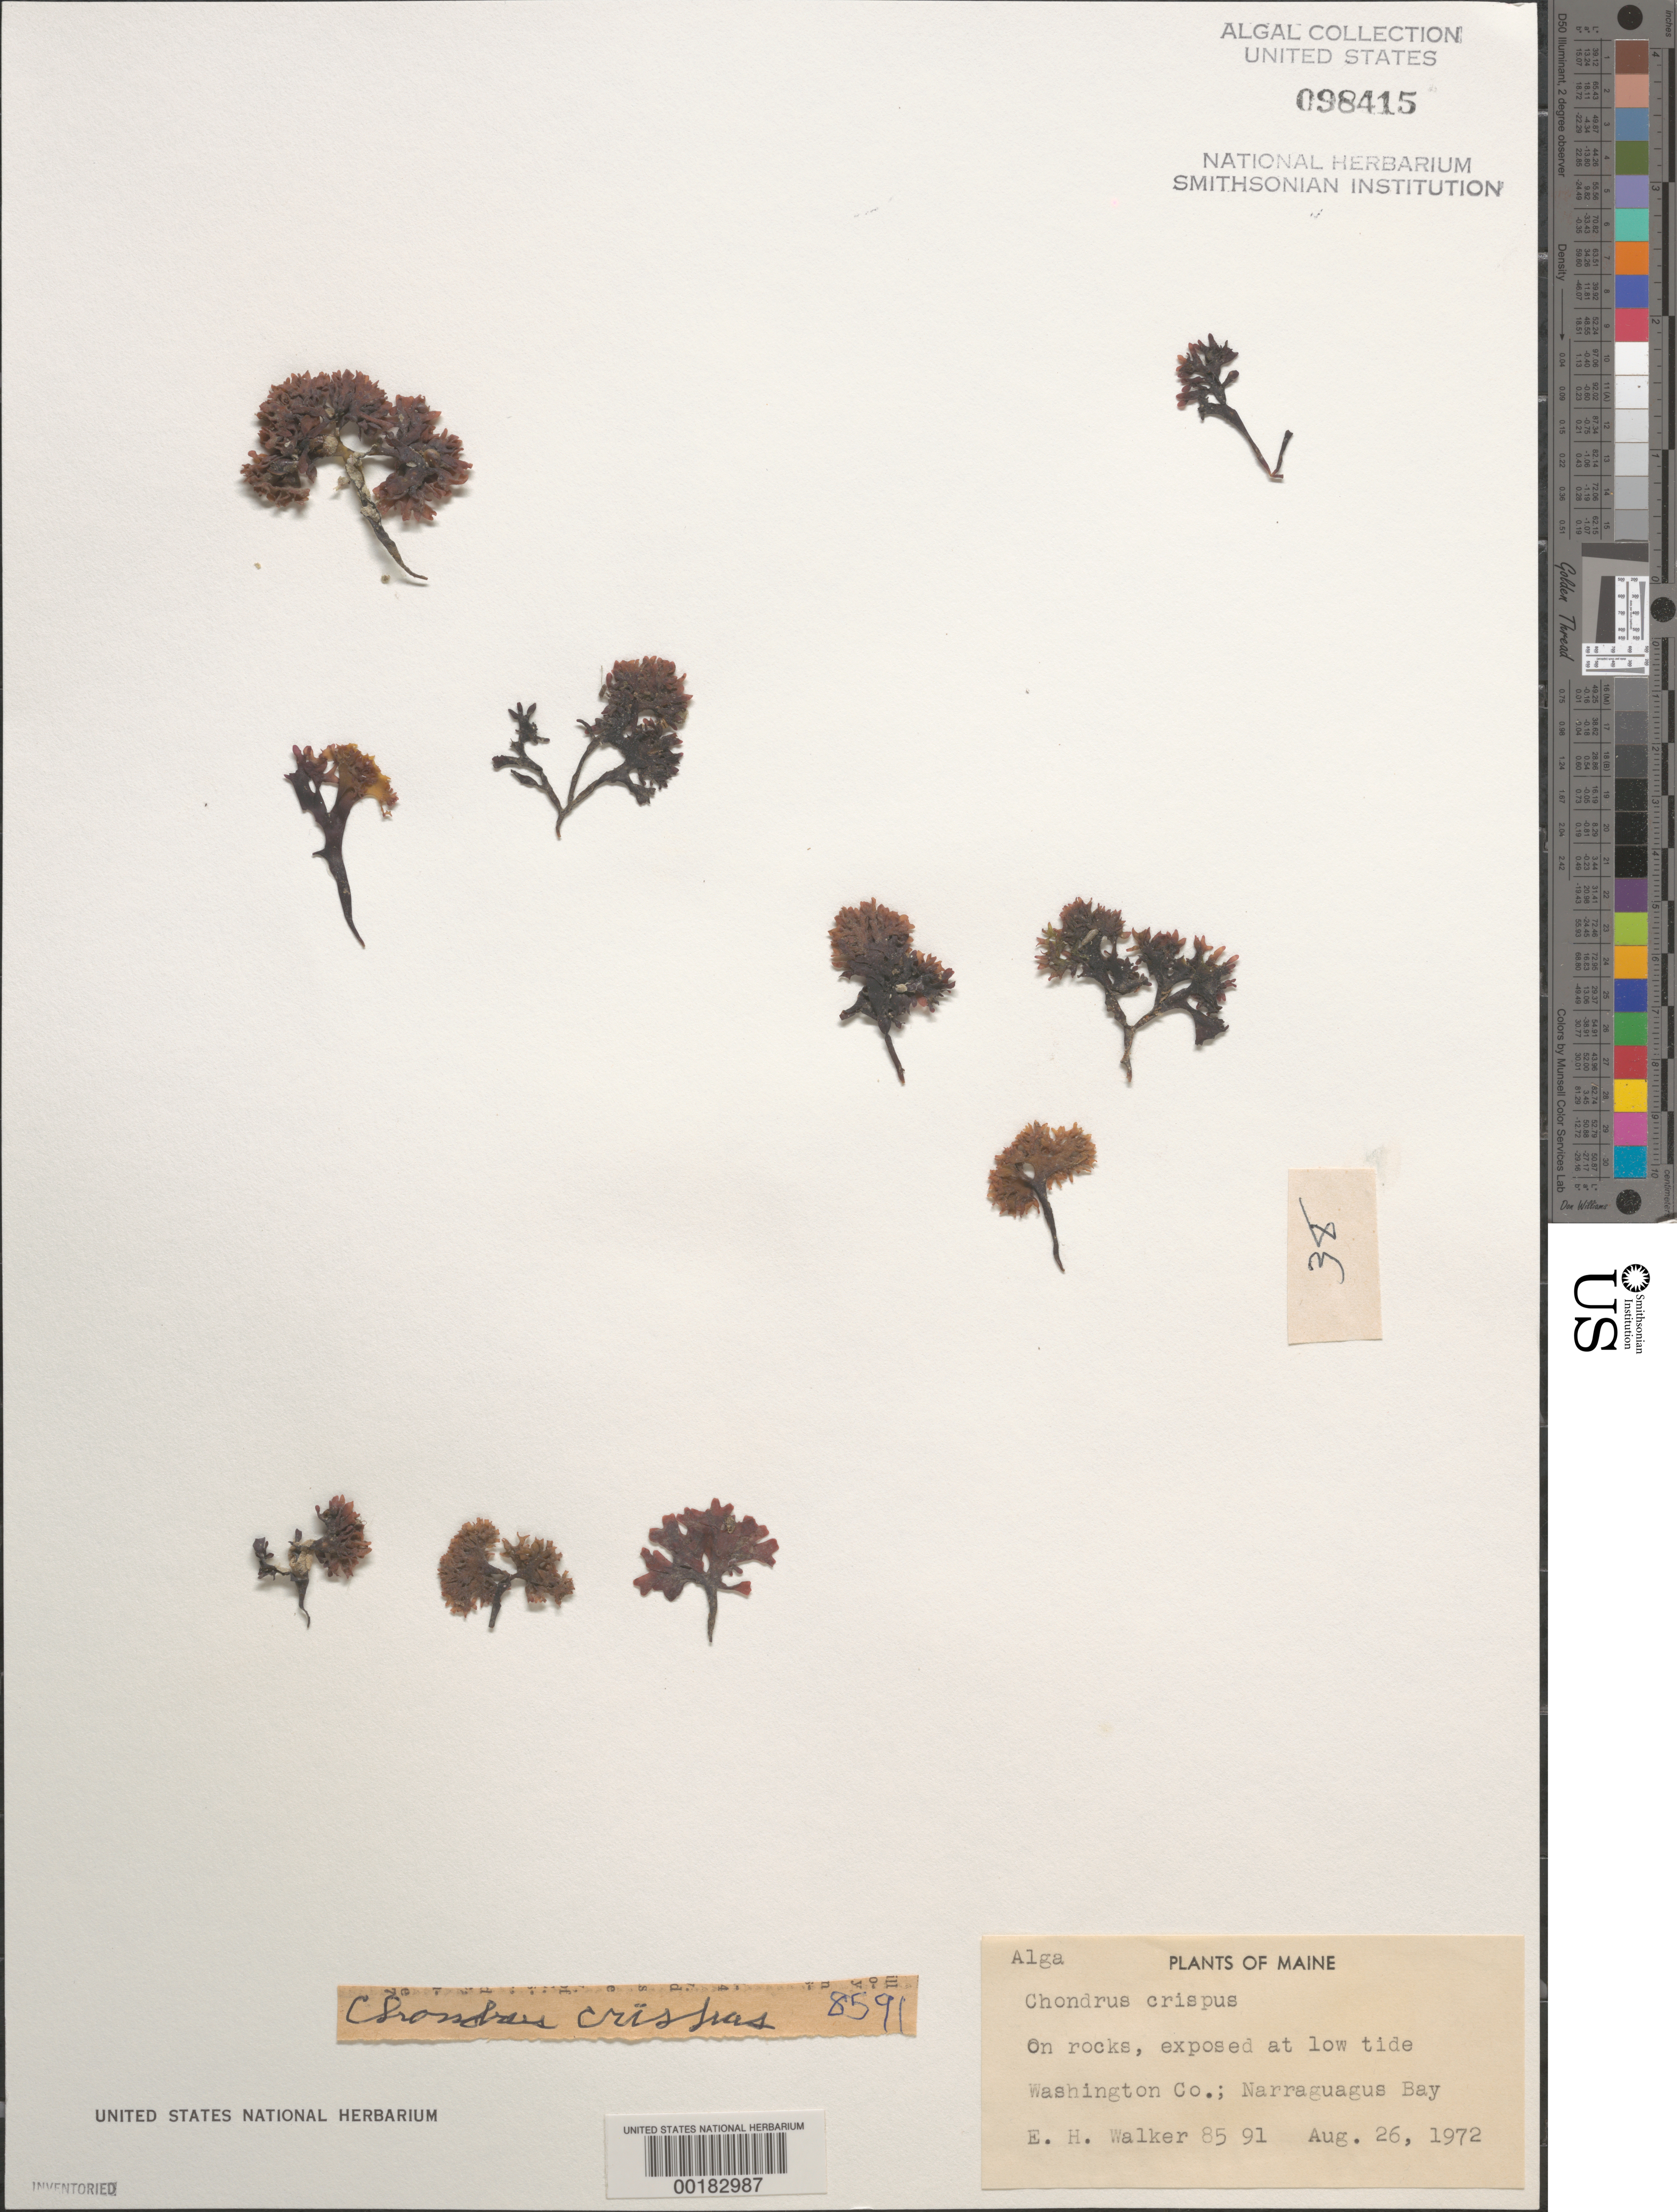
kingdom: Plantae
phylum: Rhodophyta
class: Florideophyceae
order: Gigartinales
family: Gigartinaceae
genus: Chondrus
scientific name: Chondrus crispus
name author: Stackh.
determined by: Walker, E. H.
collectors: E. H. Walker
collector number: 8591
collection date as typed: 26 Aug 1972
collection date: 1972-08-26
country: United States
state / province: Maine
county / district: Washington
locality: Narraguagus Bay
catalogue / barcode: US 98415